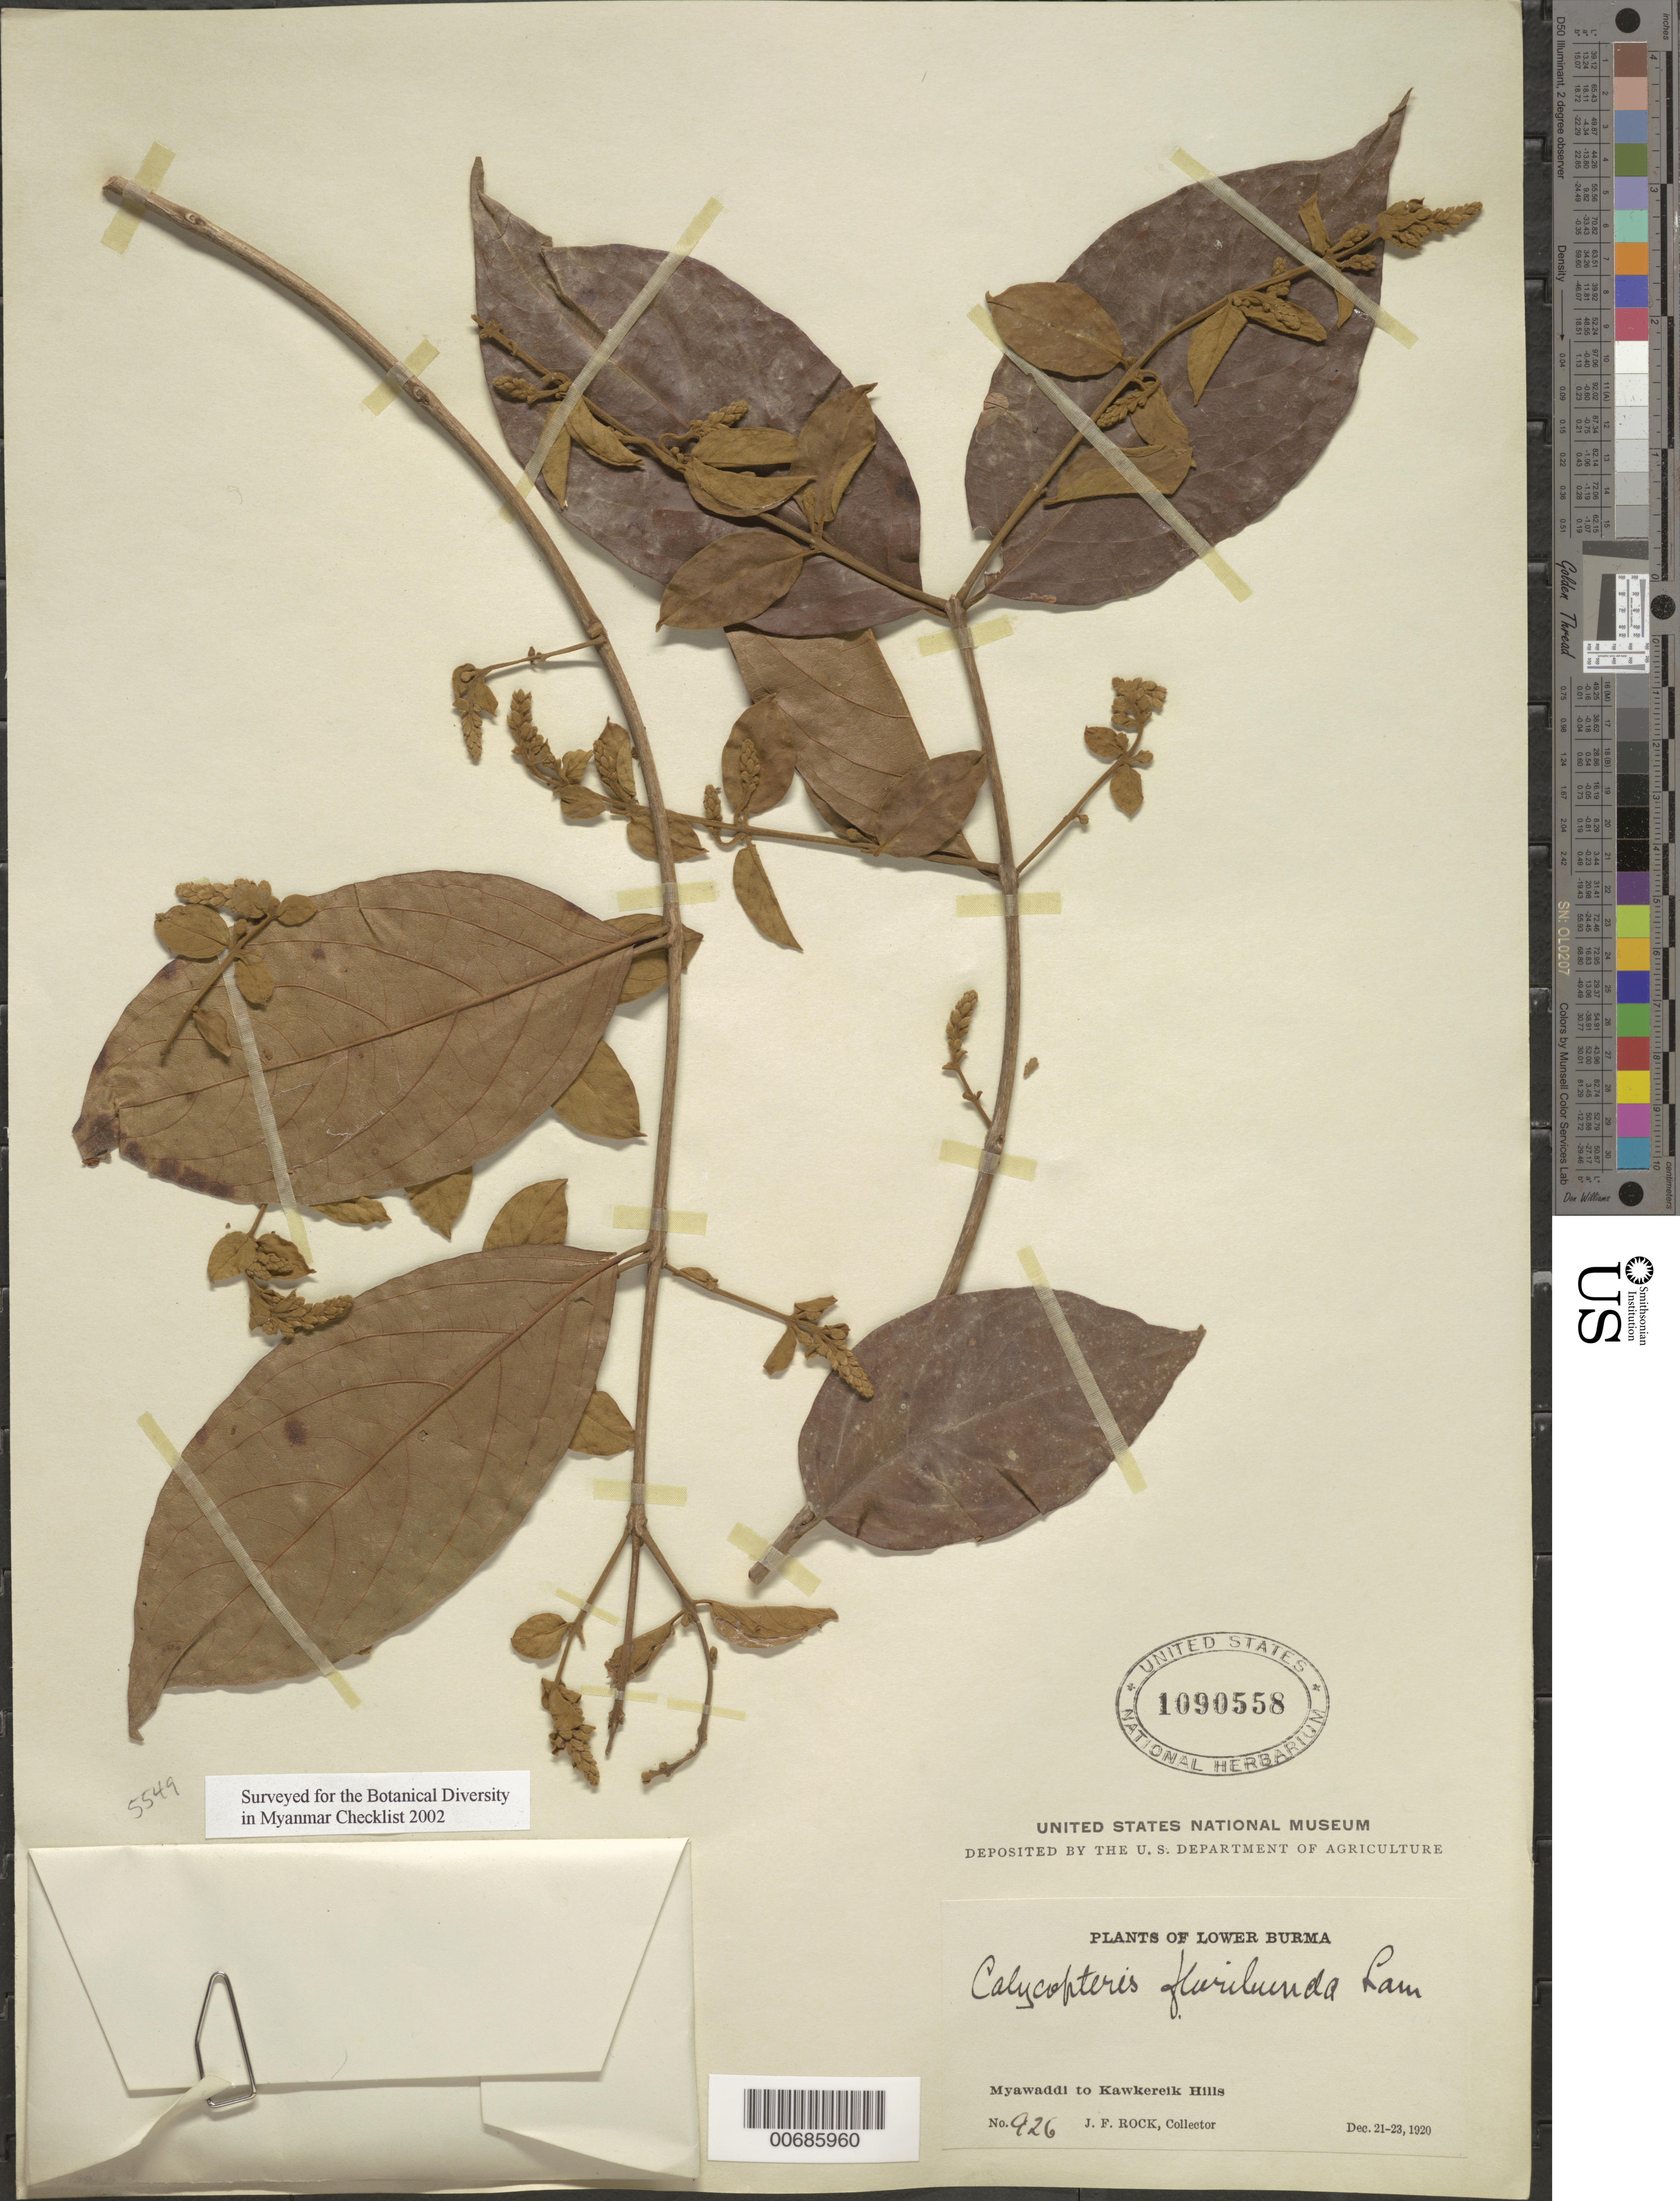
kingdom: Plantae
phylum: Tracheophyta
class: Magnoliopsida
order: Myrtales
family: Combretaceae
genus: Getonia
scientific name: Getonia floribunda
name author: Roxb.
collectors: J. F. Rock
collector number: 926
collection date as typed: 21 Dec 1920 to 23 Dec 1920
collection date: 1920-12-21/1920-12-23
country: Myanmar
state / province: Kawthule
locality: Myawaddi to Kawkereik Hills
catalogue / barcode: US 1090558